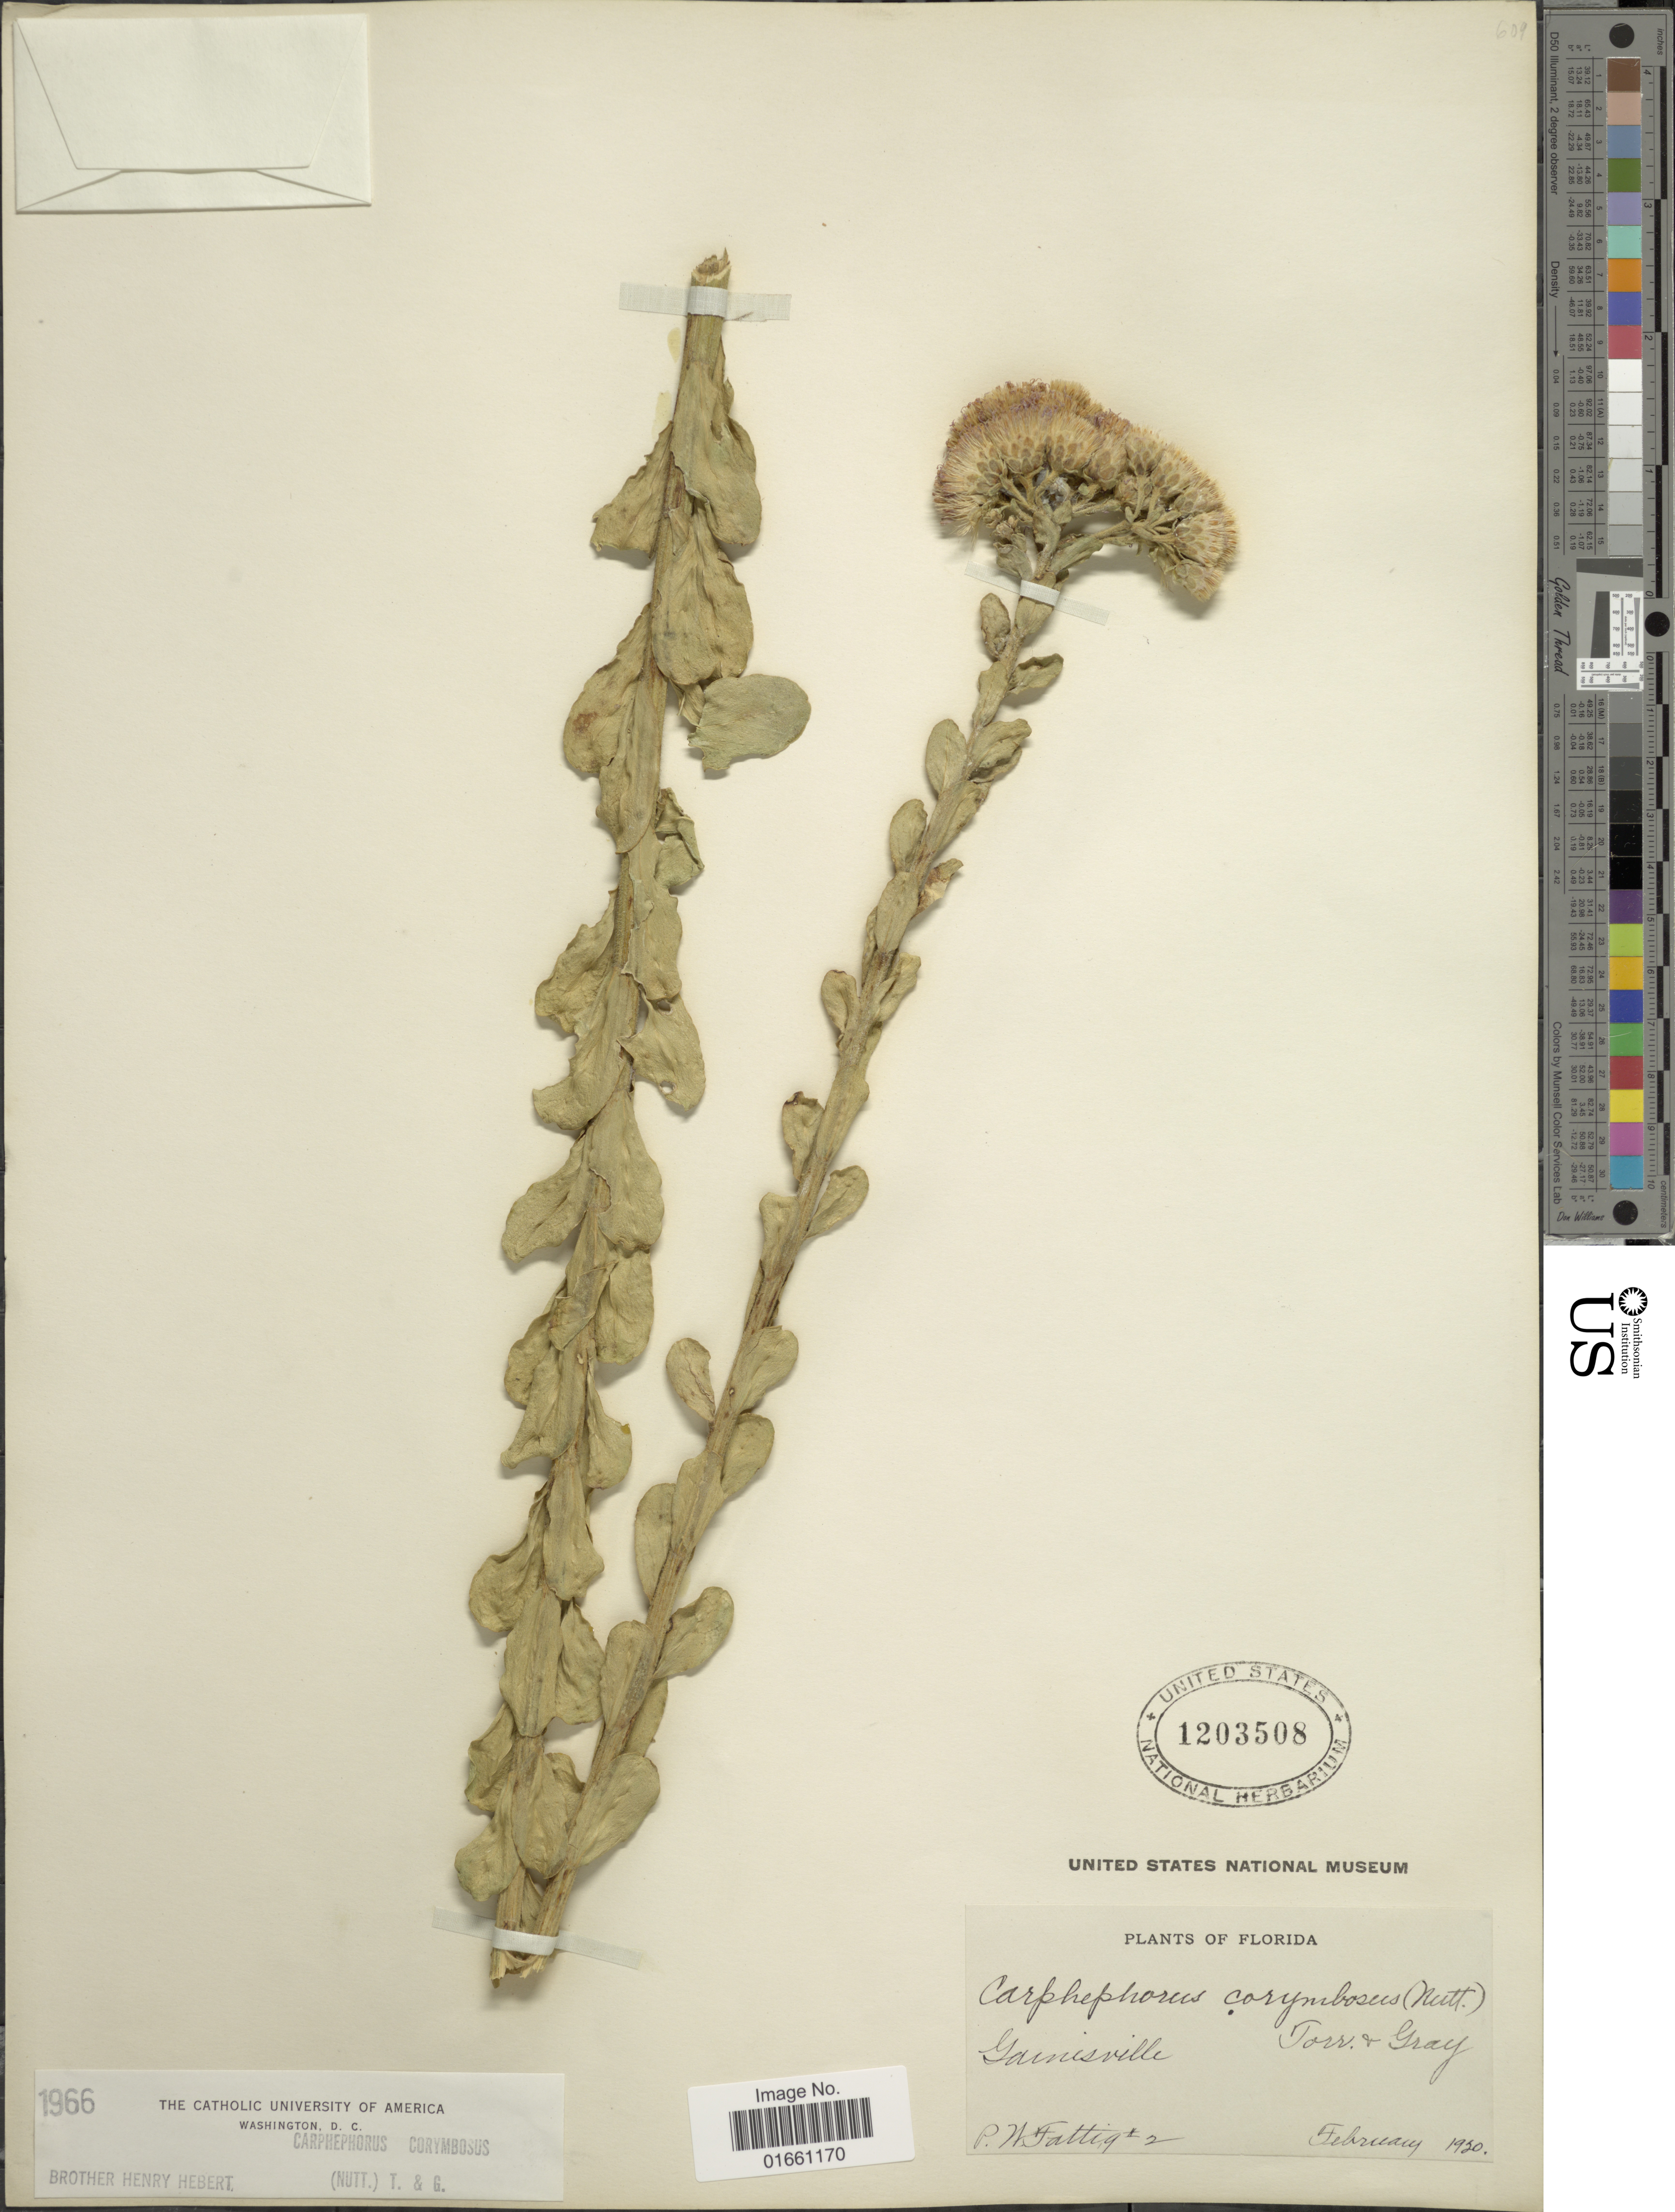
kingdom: Plantae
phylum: Tracheophyta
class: Magnoliopsida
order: Asterales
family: Asteraceae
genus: Carphephorus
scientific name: Carphephorus corymbosus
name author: (Nutt.) Torr. & A. Gray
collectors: P. Fattiq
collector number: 2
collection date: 1920-02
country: United States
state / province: Florida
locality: Gainesville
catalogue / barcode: US 1203508